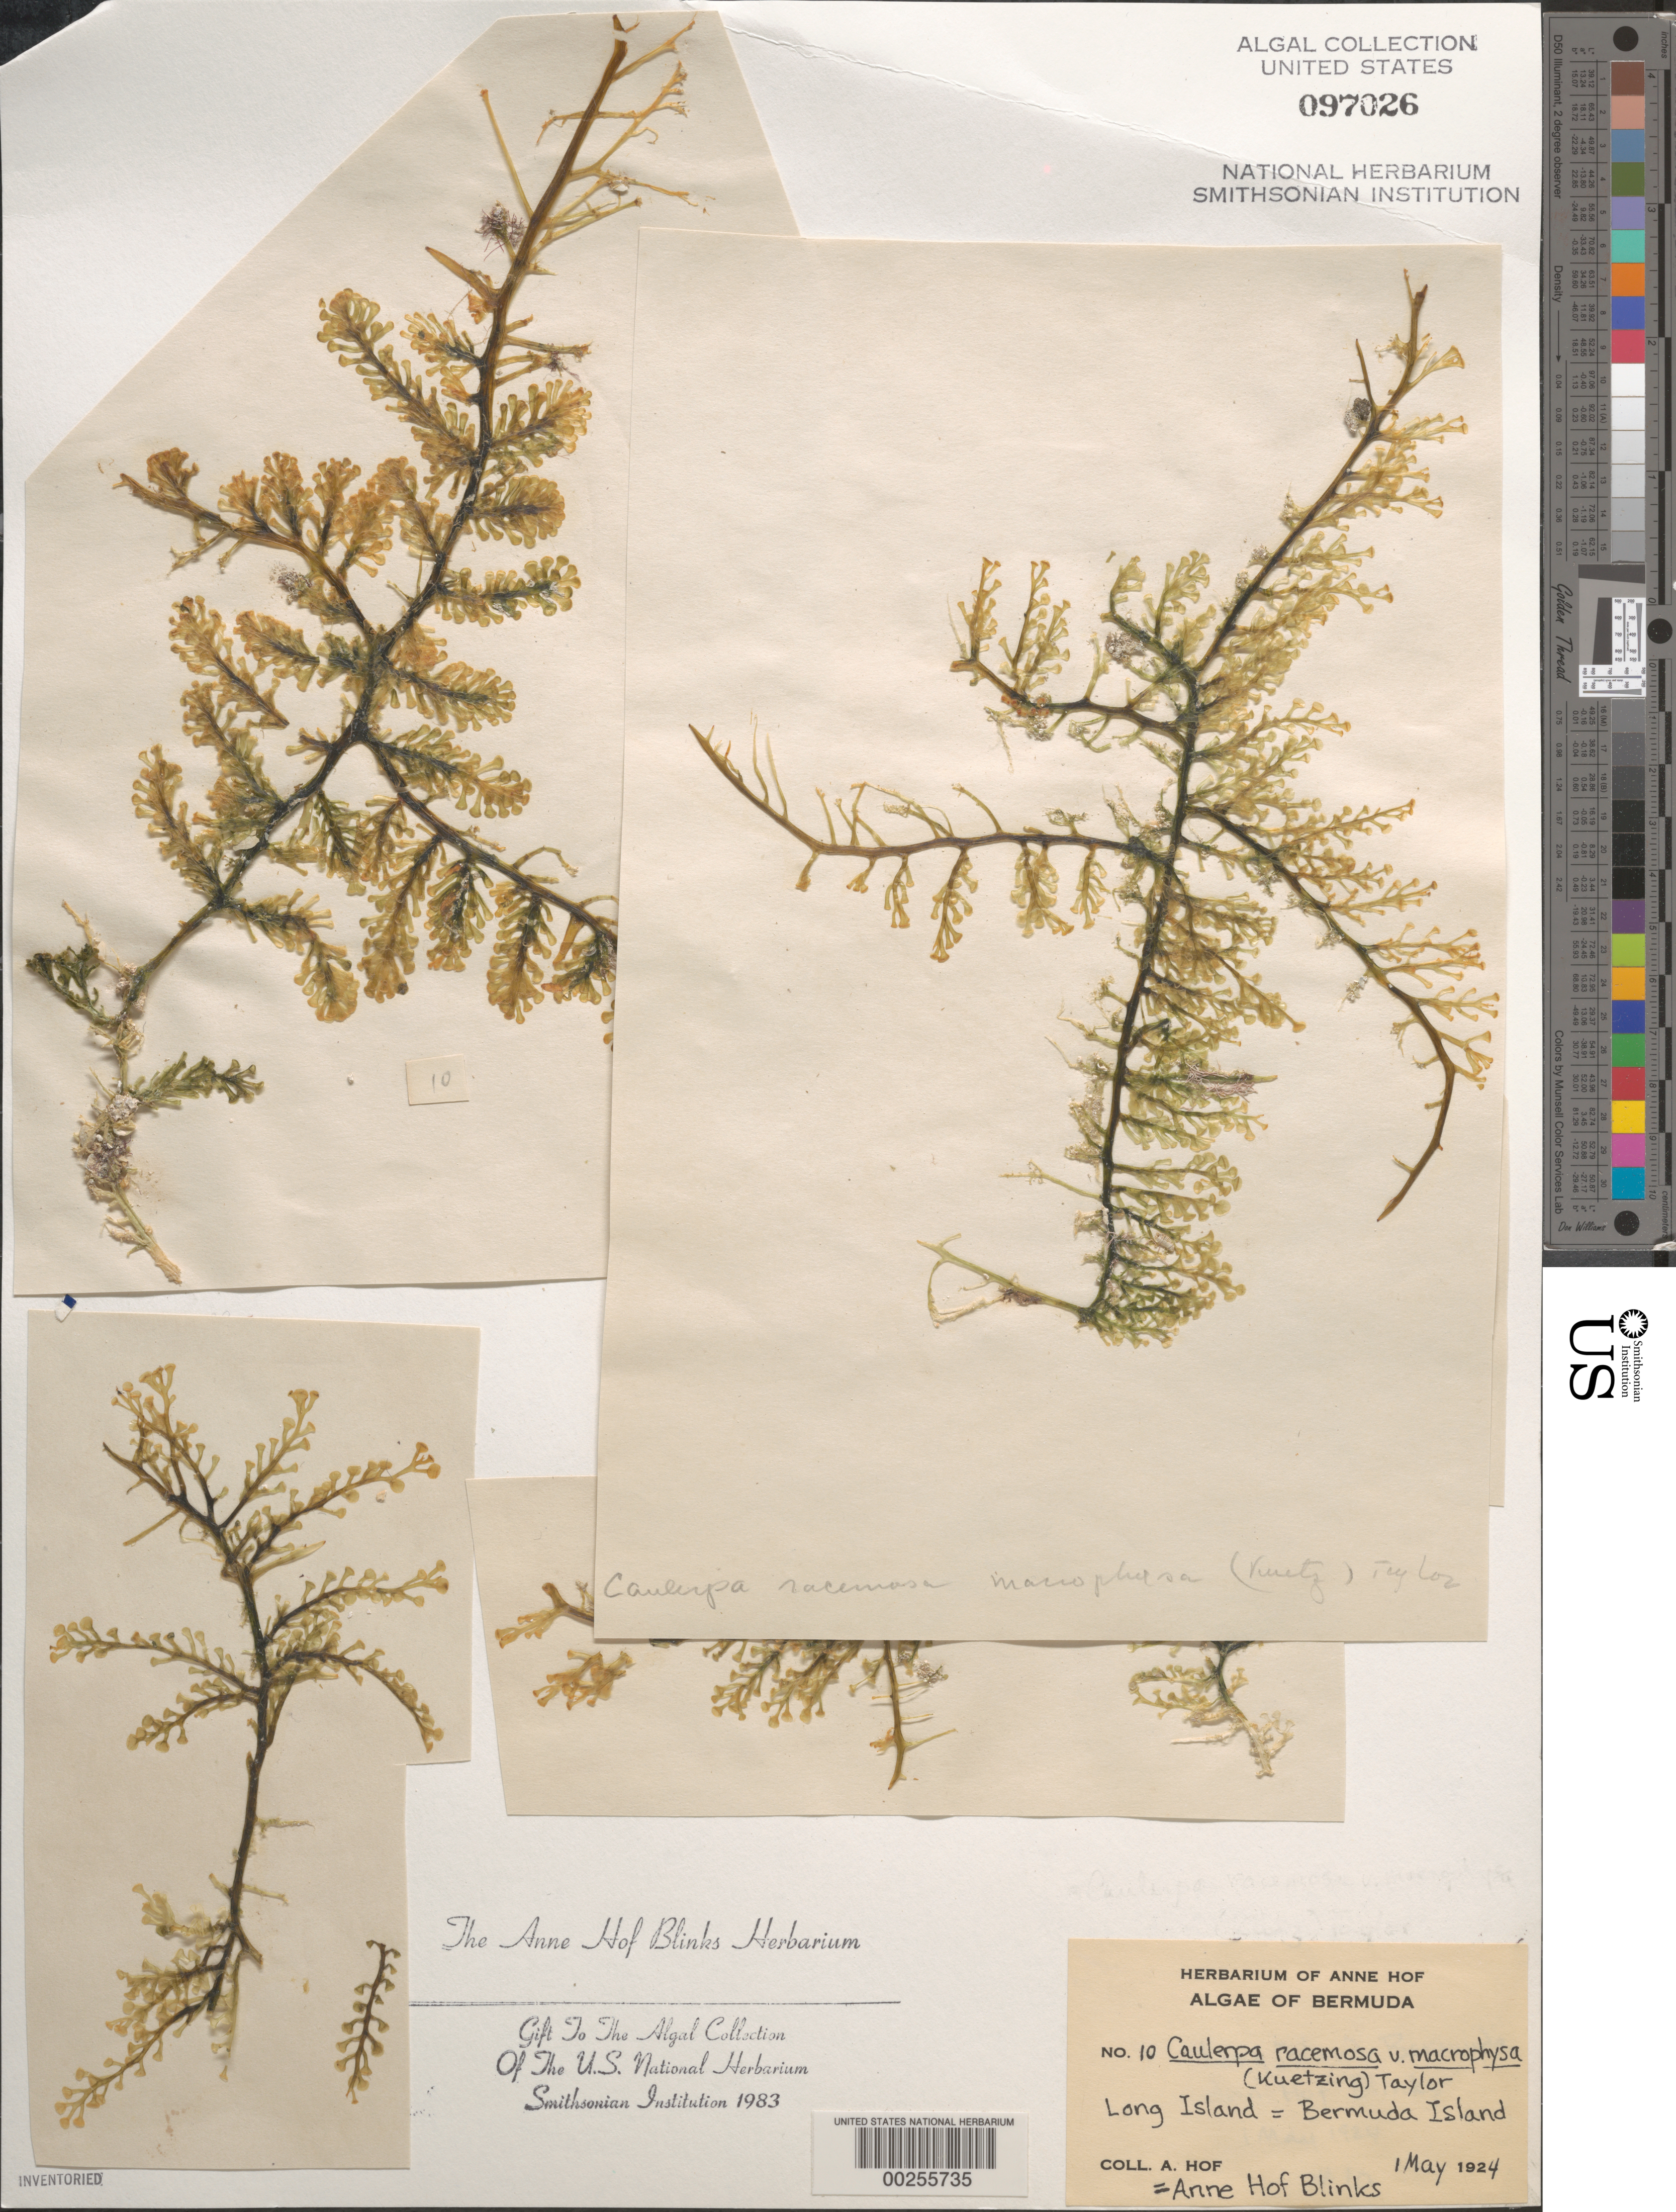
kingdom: Plantae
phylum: Chlorophyta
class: Ulvophyceae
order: Bryopsidales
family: Caulerpaceae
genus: Caulerpa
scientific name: Caulerpa racemosa var. macrophysa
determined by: Blinks, Anne Hof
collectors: A. Blinks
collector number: AHB 10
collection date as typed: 01 May 1924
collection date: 1924-05-01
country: Bermuda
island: Bermuda Island (Long Island)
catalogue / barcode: US 97026